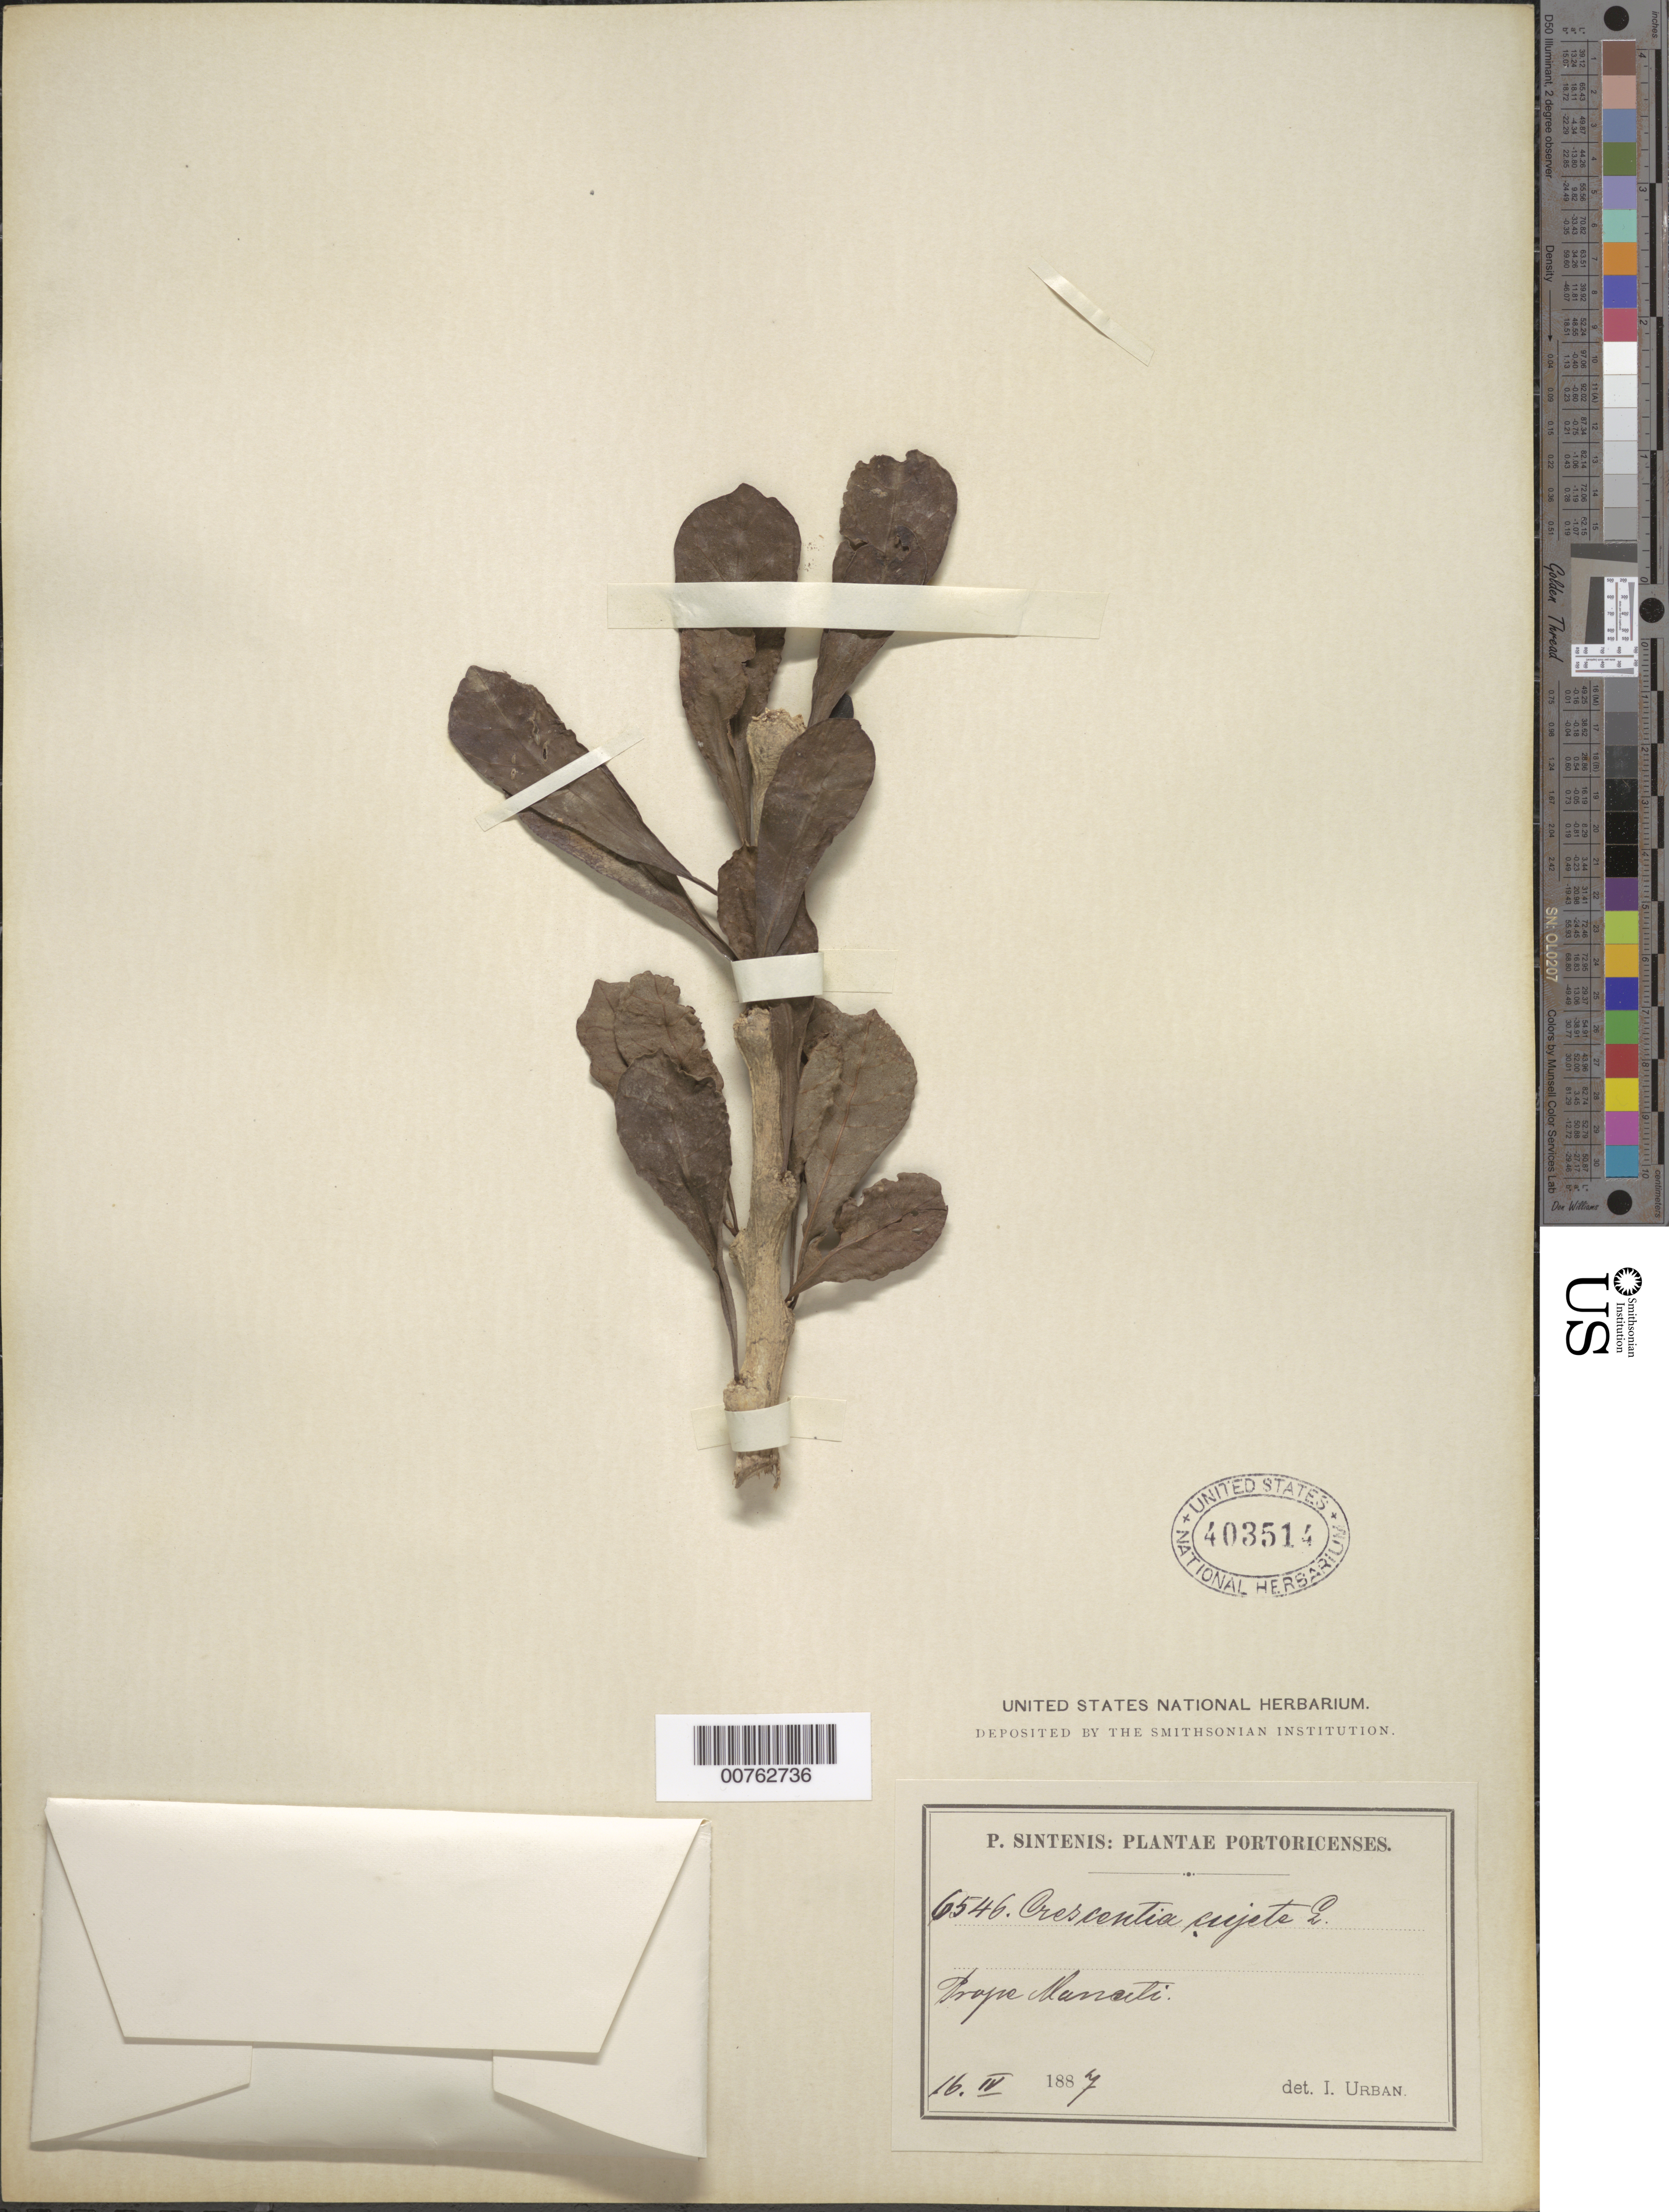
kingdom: Plantae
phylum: Tracheophyta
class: Magnoliopsida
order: Lamiales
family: Bignoniaceae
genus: Crescentia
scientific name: Crescentia cujete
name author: L.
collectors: P. Sintenis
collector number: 6546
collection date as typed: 16 Apr 1884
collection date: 1884-04-16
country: Puerto Rico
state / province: Manatí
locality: Prope Manati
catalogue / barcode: US 403514